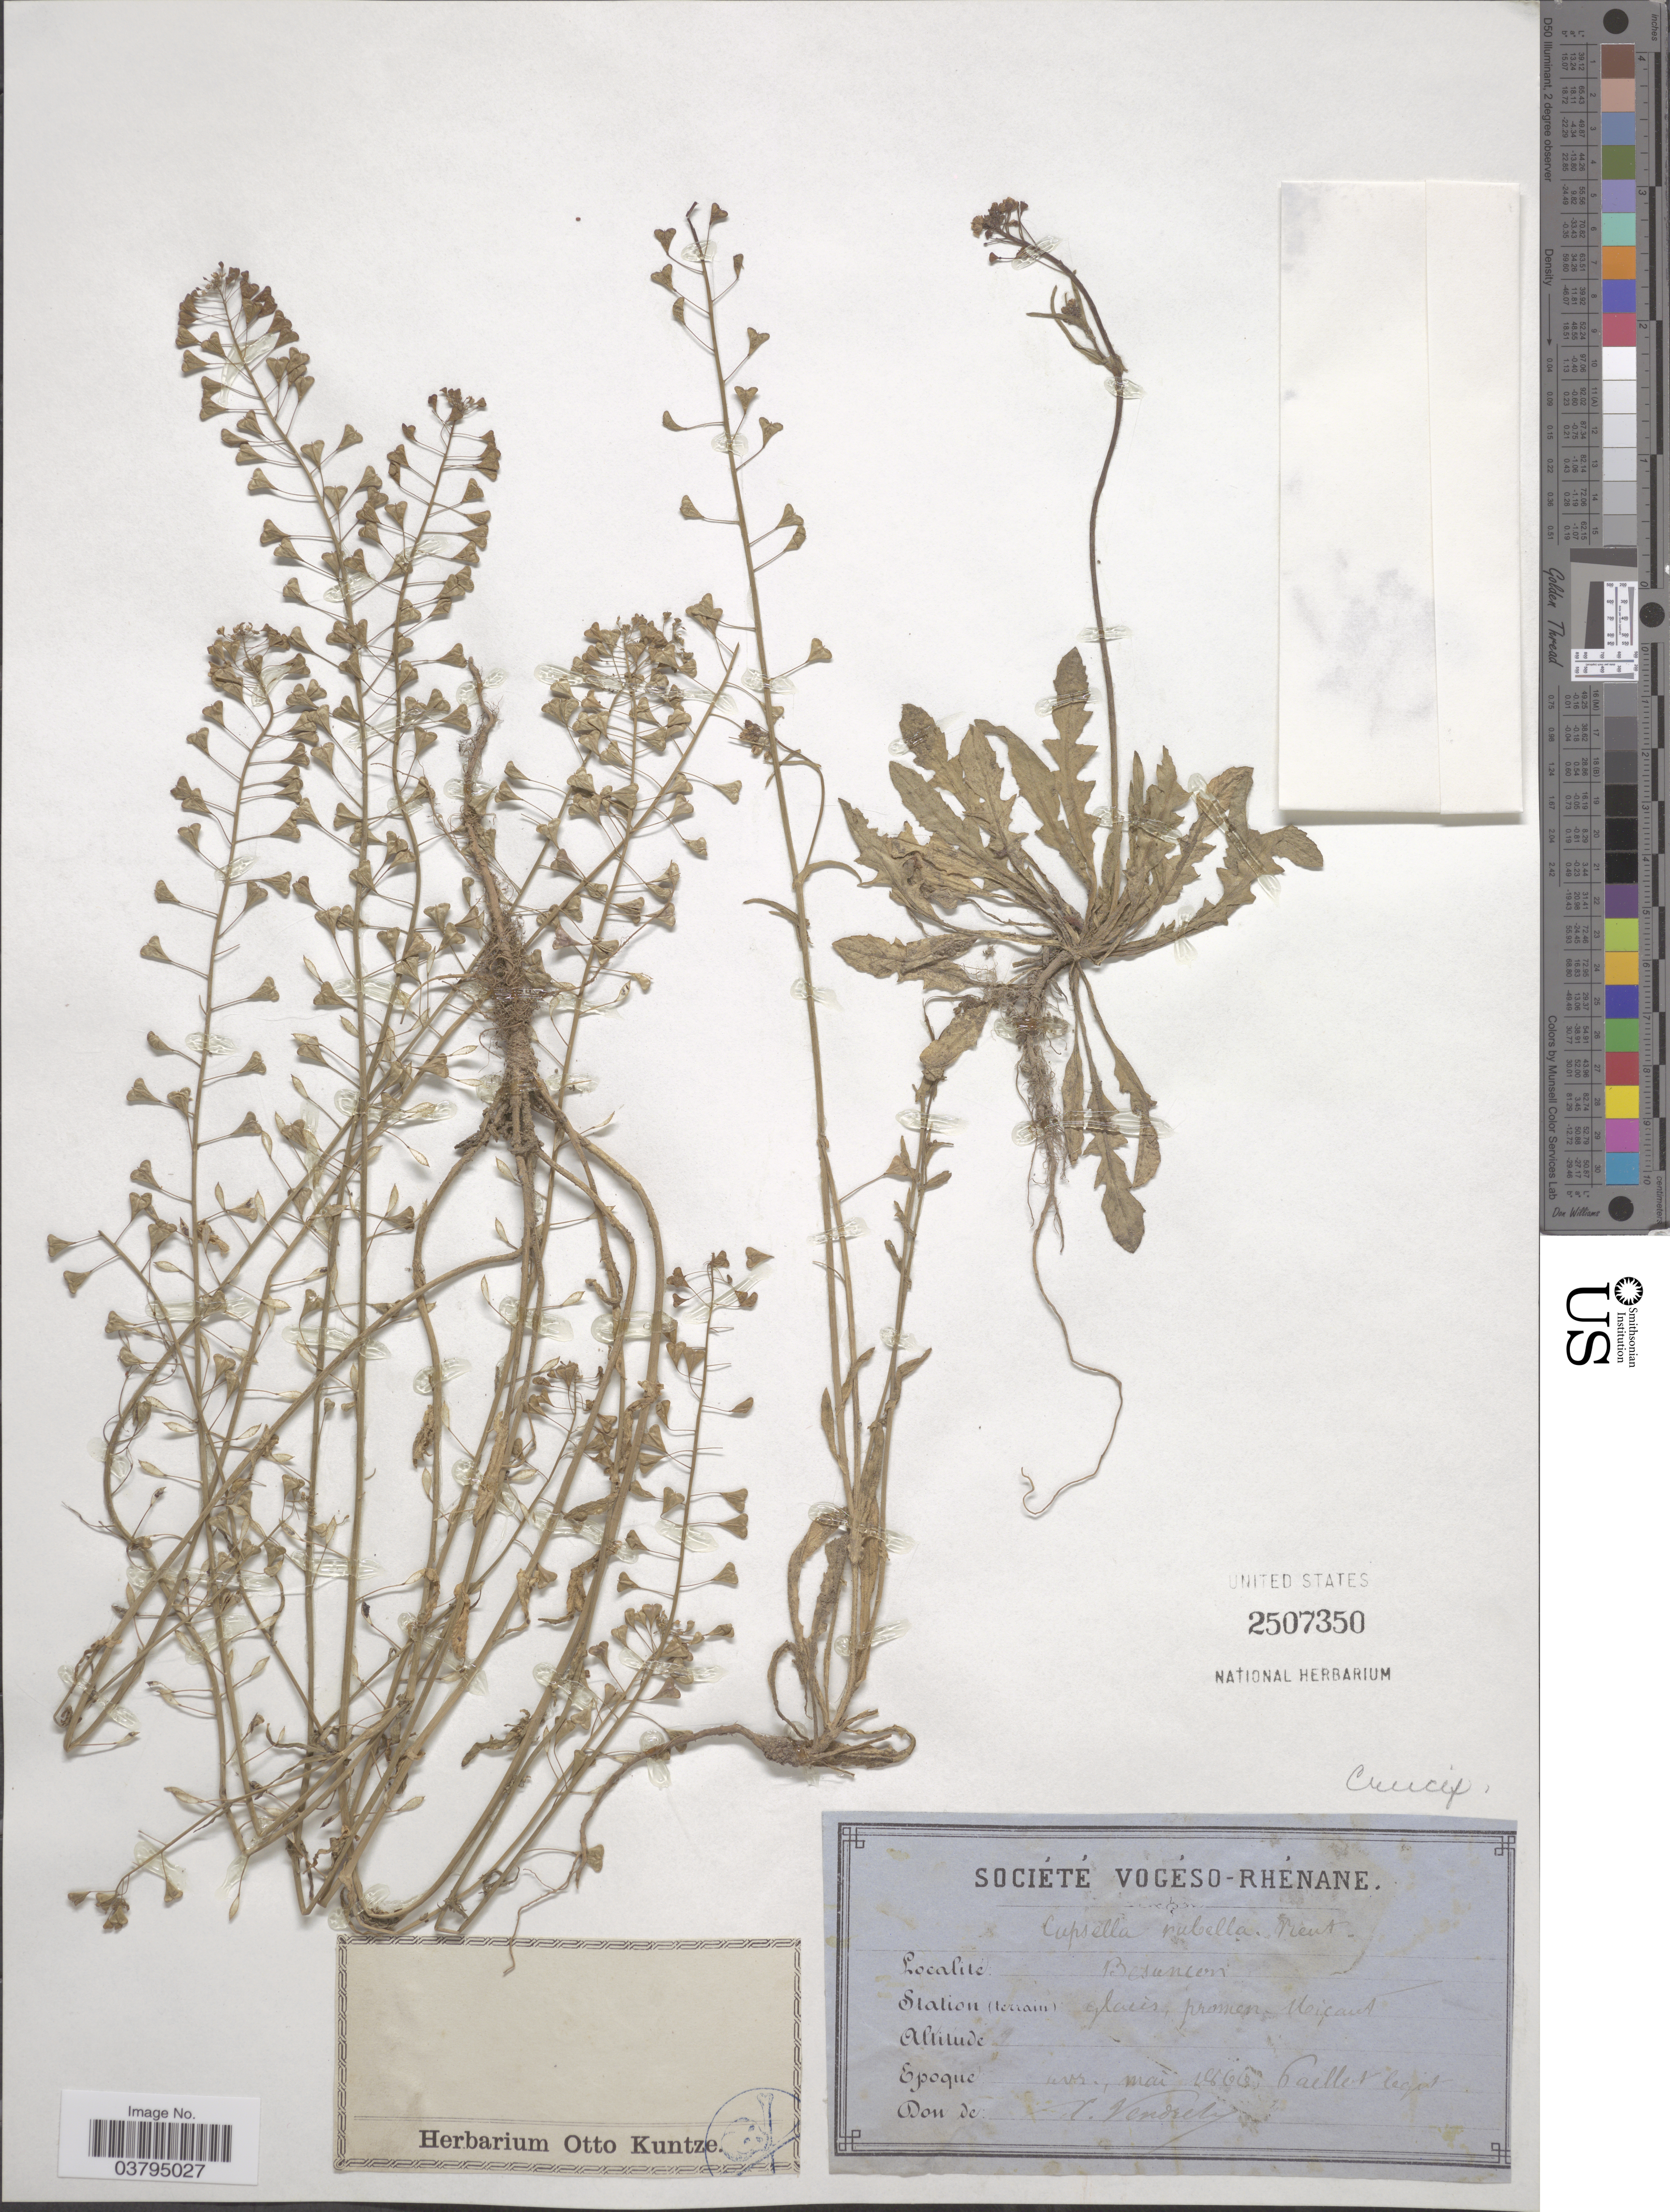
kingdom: Plantae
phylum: Tracheophyta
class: Magnoliopsida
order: Brassicales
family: Brassicaceae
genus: Capsella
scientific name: Capsella rubella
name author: Reut.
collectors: Baillet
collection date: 1866-04/1866-05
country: France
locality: Besancon. Station (terain) glacis promen Ueicaut. [interpreted]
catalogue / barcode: US 2507350